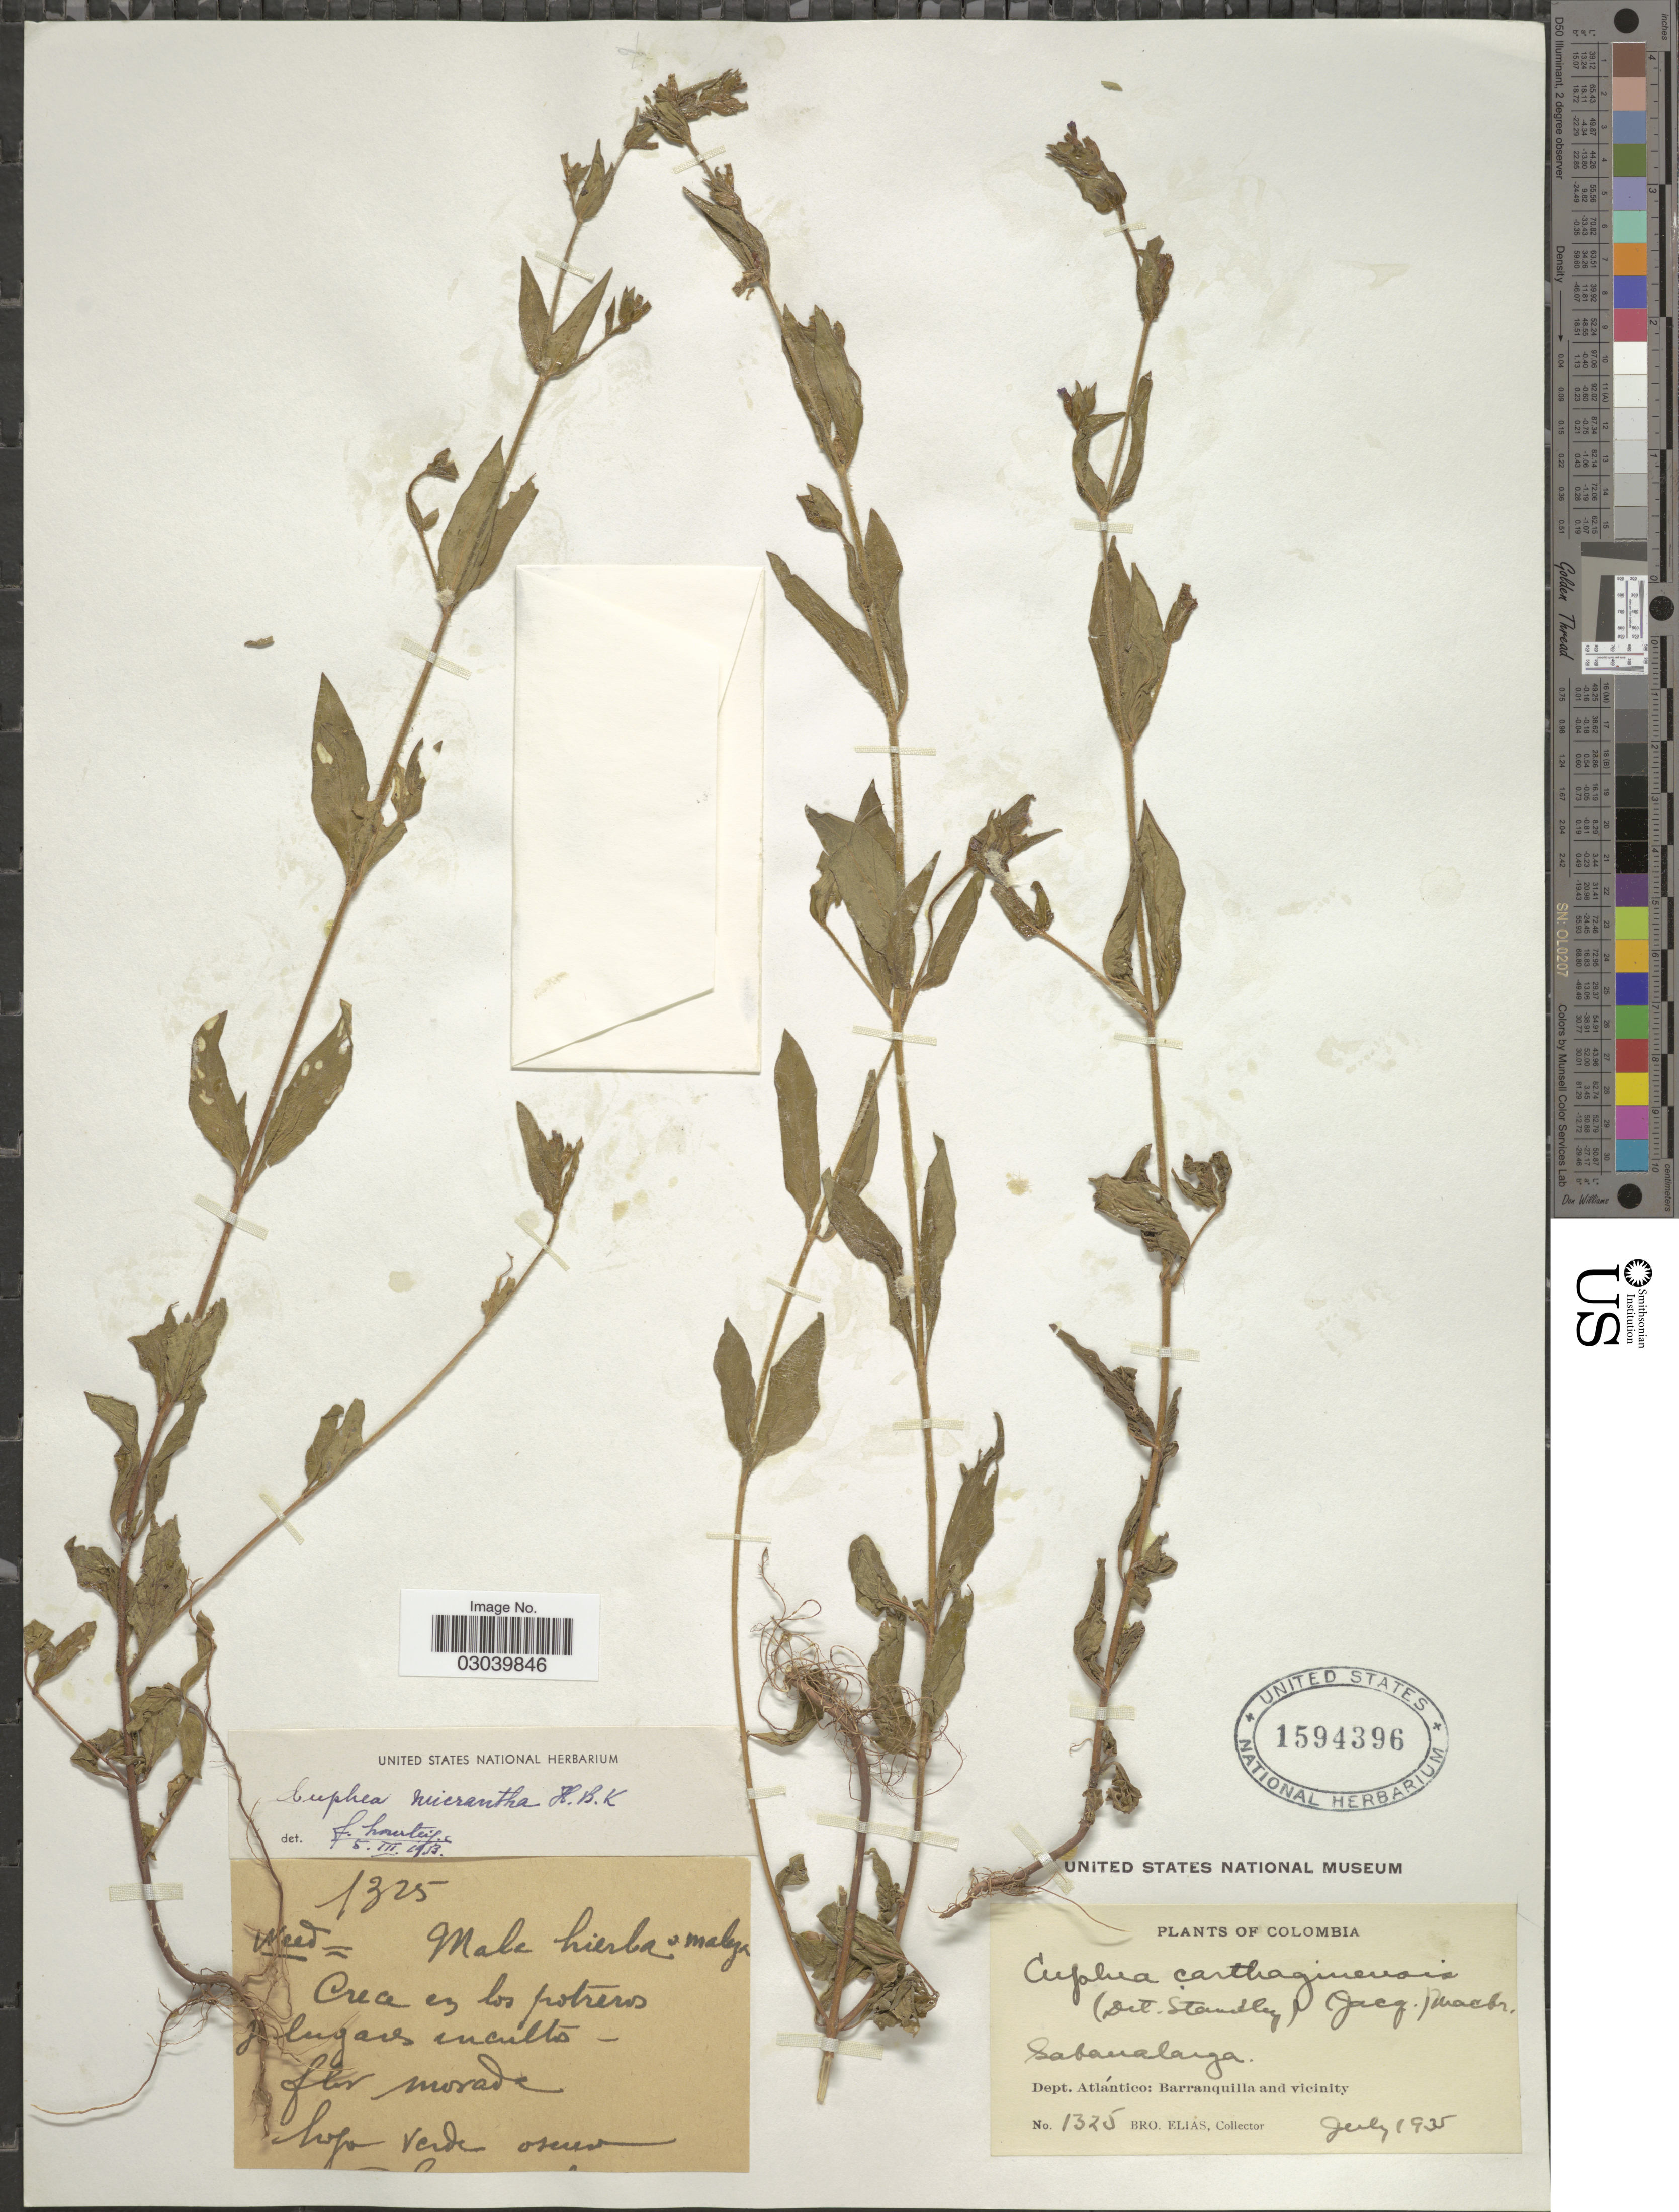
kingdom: Plantae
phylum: Tracheophyta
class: Magnoliopsida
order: Myrtales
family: Lythraceae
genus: Cuphea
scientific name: Cuphea micrantha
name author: Kunth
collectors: Bro. Elias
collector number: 1325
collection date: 1935-07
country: Colombia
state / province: Atlántico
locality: Sabanalarga. Dept. Atlántico: Barranquilla and vicinity.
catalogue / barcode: US 1594396